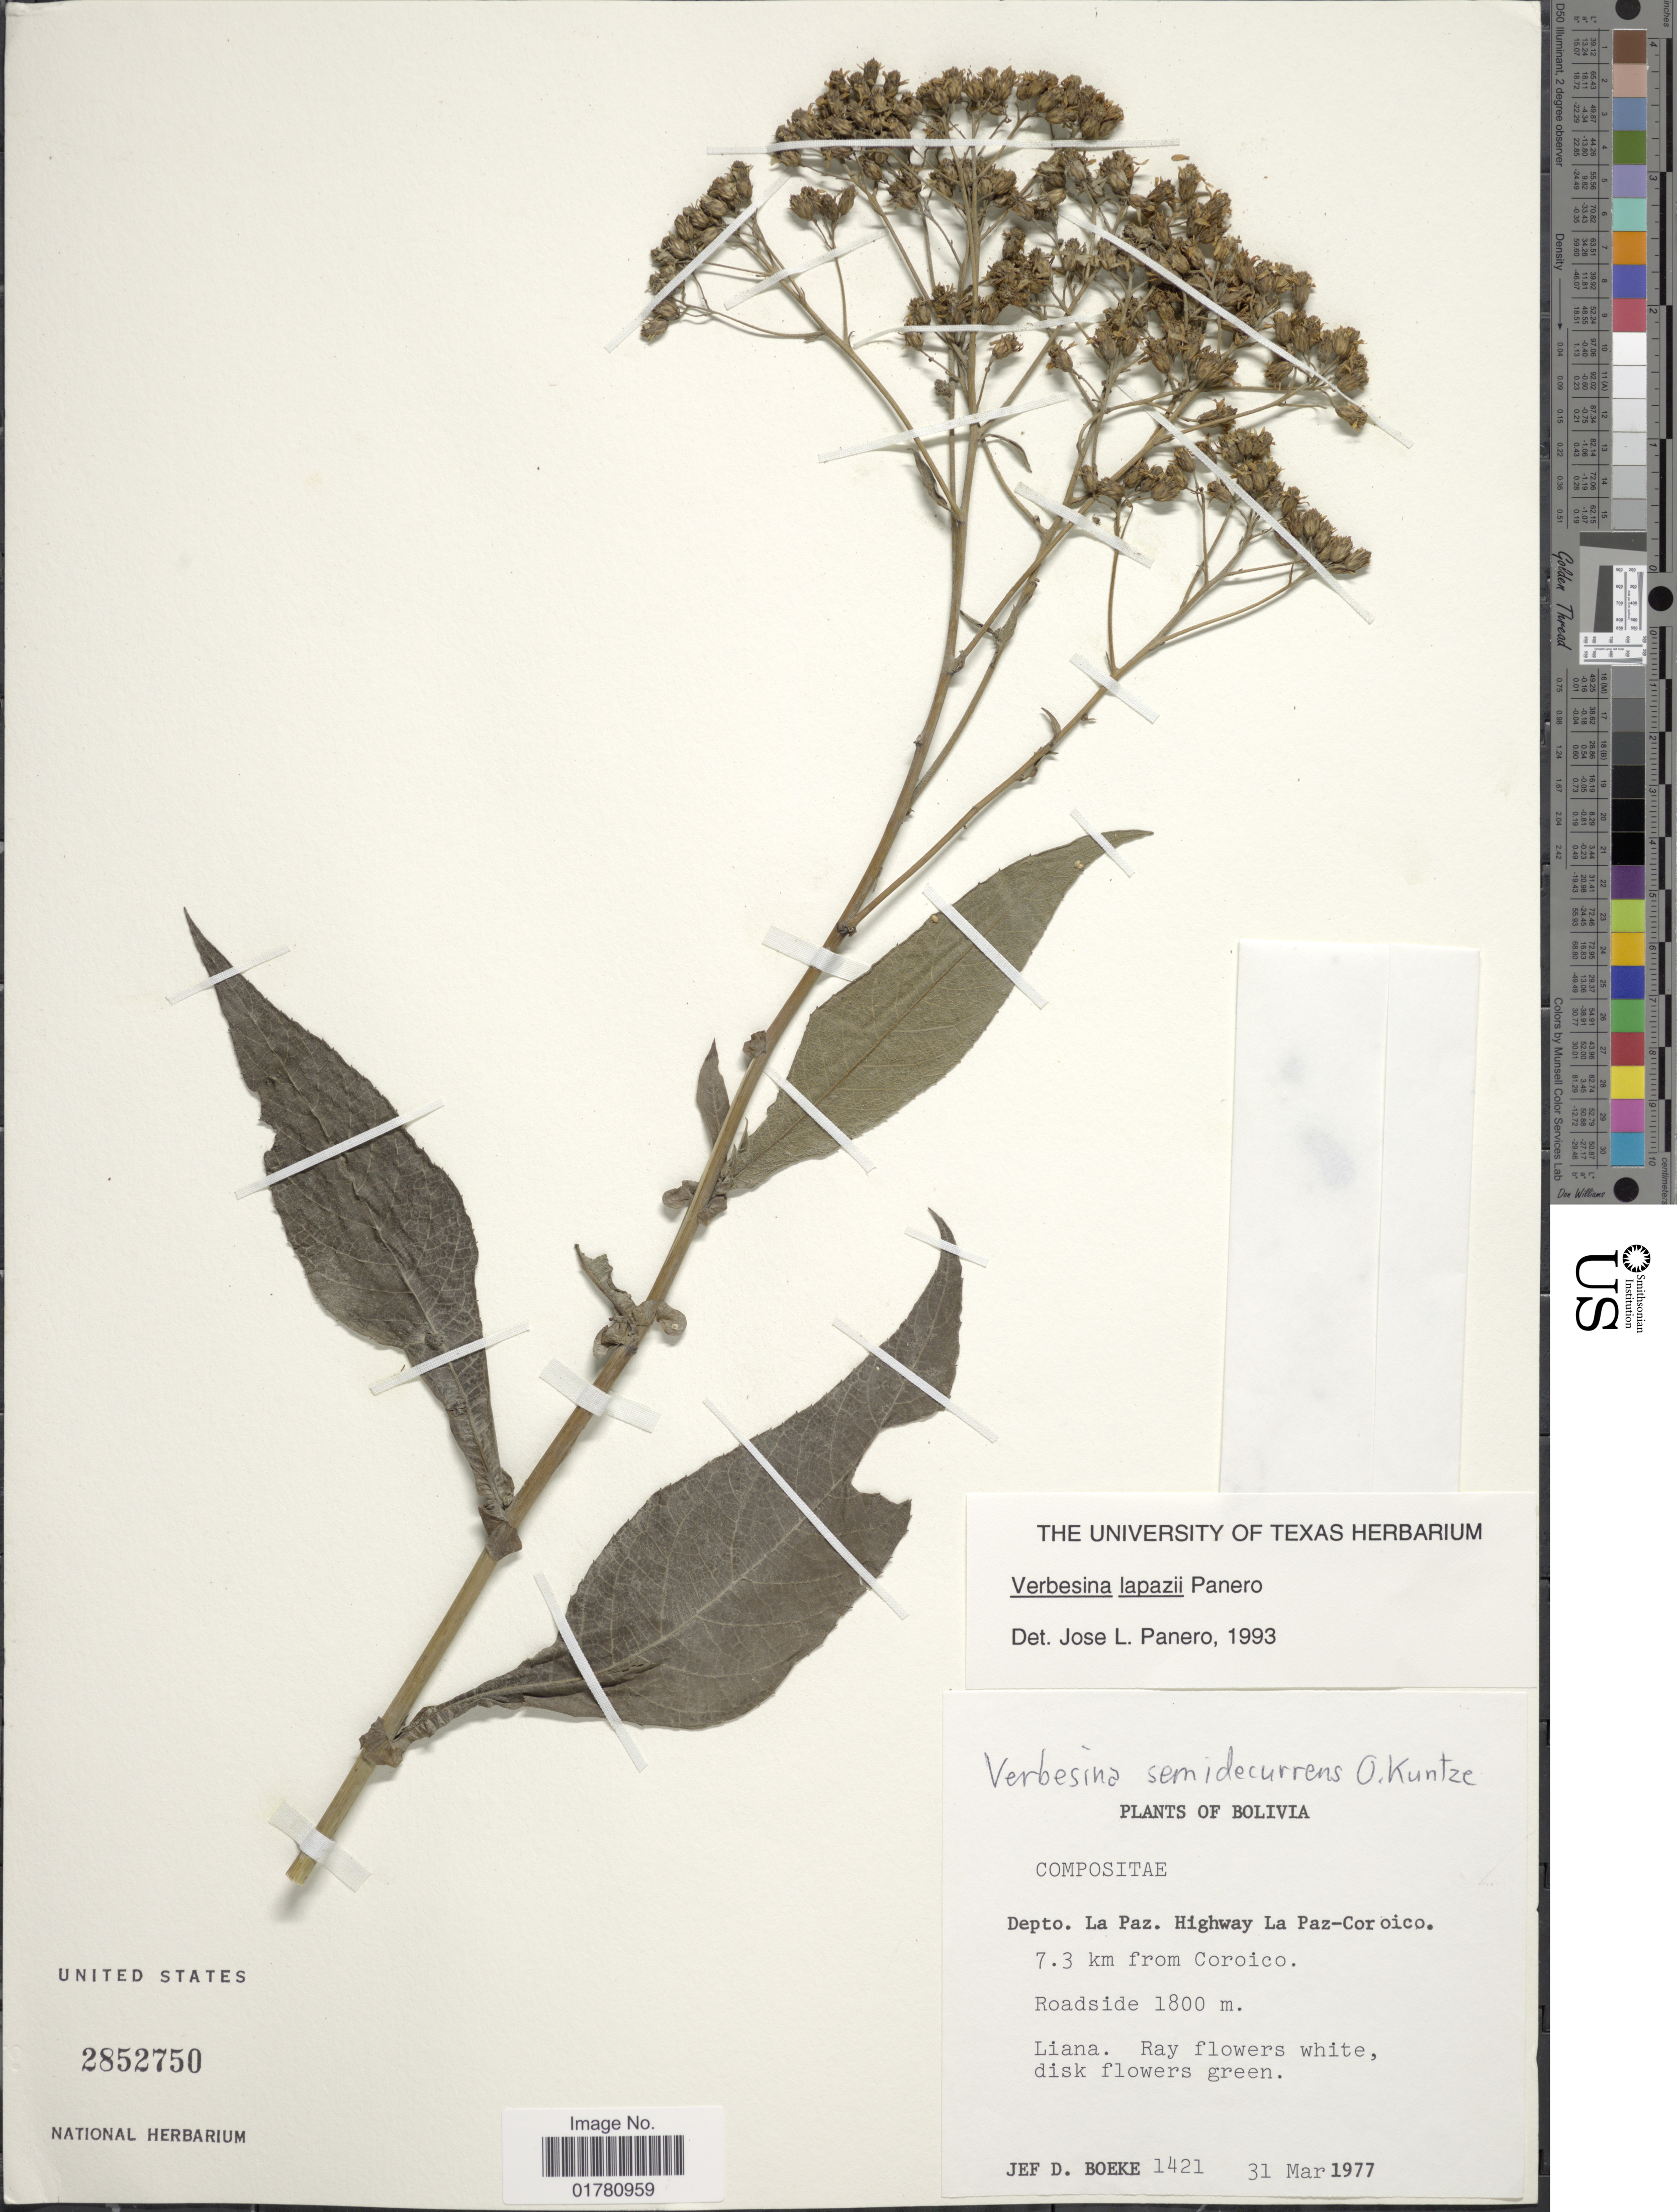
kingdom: Plantae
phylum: Tracheophyta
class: Magnoliopsida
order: Asterales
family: Asteraceae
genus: Verbesina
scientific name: Verbesina lapazii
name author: Panero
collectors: J. D. Boeke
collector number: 1421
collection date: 1977-03-31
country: Bolivia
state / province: La Paz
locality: Depto La Paz. Highway La Paz-Coroico. 7.3 km from Coroico, Roadisde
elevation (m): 1800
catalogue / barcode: US 2852750